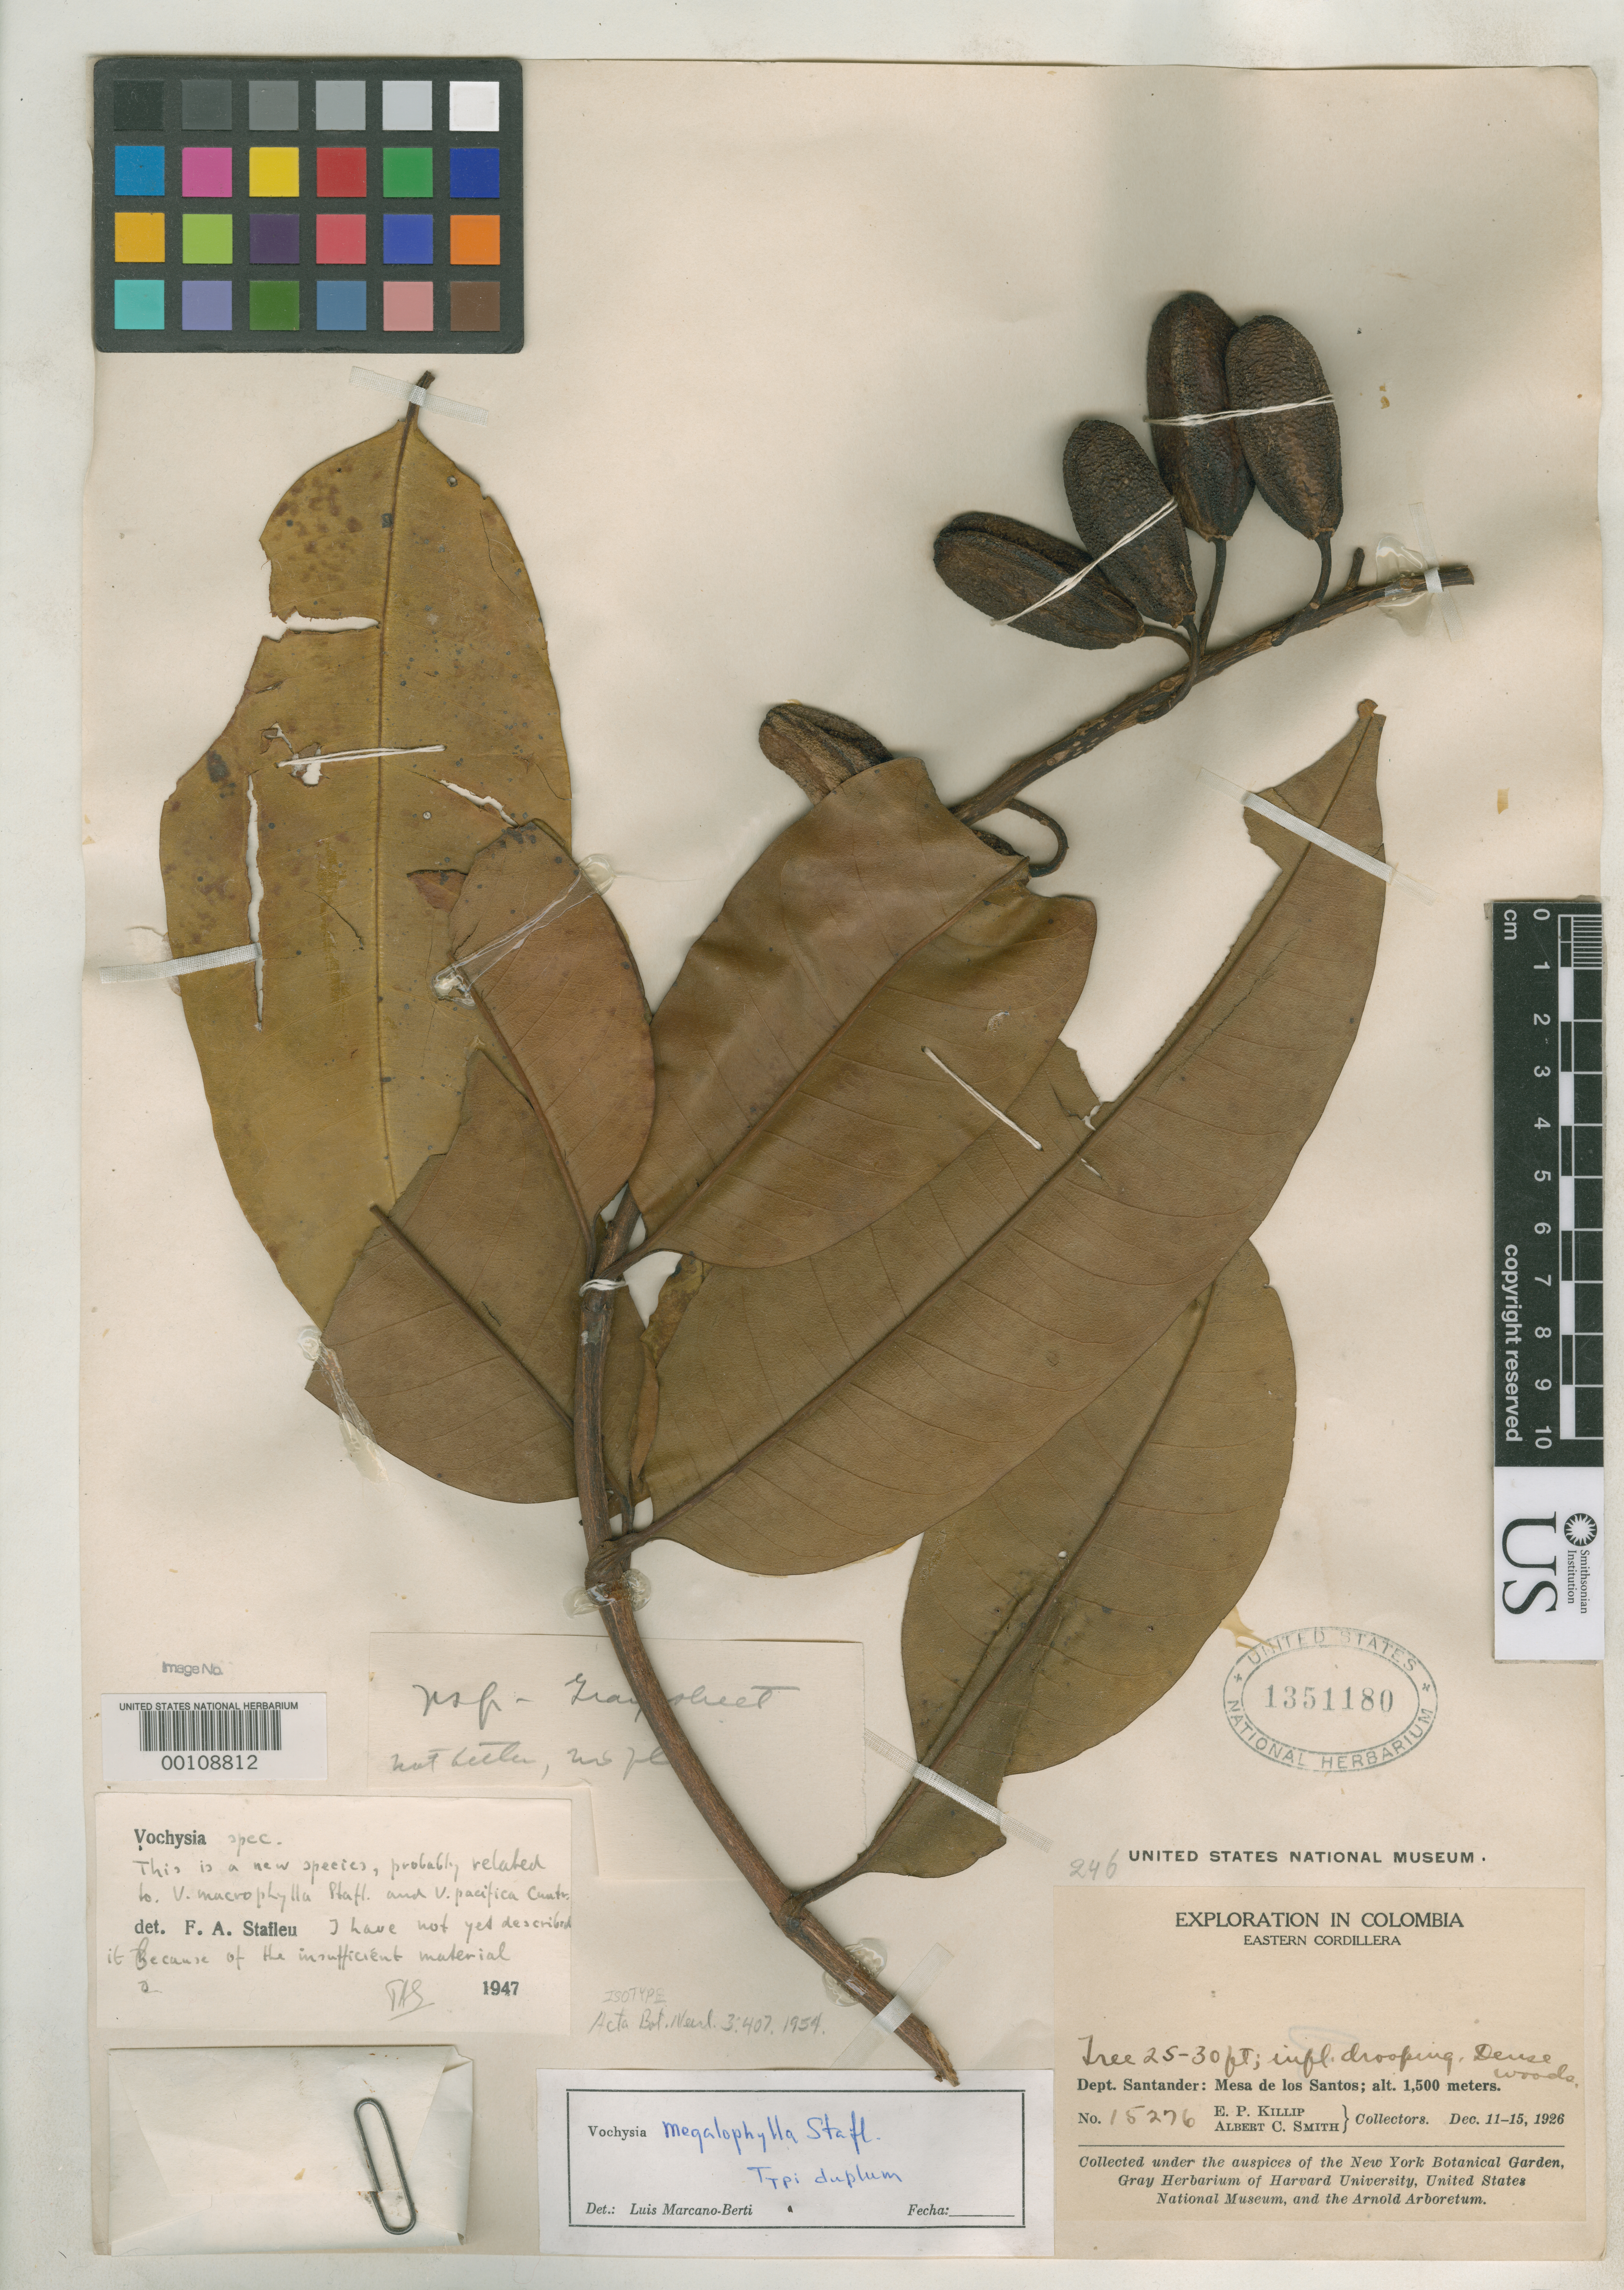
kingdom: Plantae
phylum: Tracheophyta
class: Magnoliopsida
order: Myrtales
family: Vochysiaceae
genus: Vochysia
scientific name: Vochysia megaphylla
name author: Stafleu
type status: Isotype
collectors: E. P. Killip & A. C. Smith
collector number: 15276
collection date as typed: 11 Dec 1926 to 15 Dec 1926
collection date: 1926-12-11/1926-12-15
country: Colombia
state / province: Norte de Santander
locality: Mesa de Los Santos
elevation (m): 1500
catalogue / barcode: US 1351180